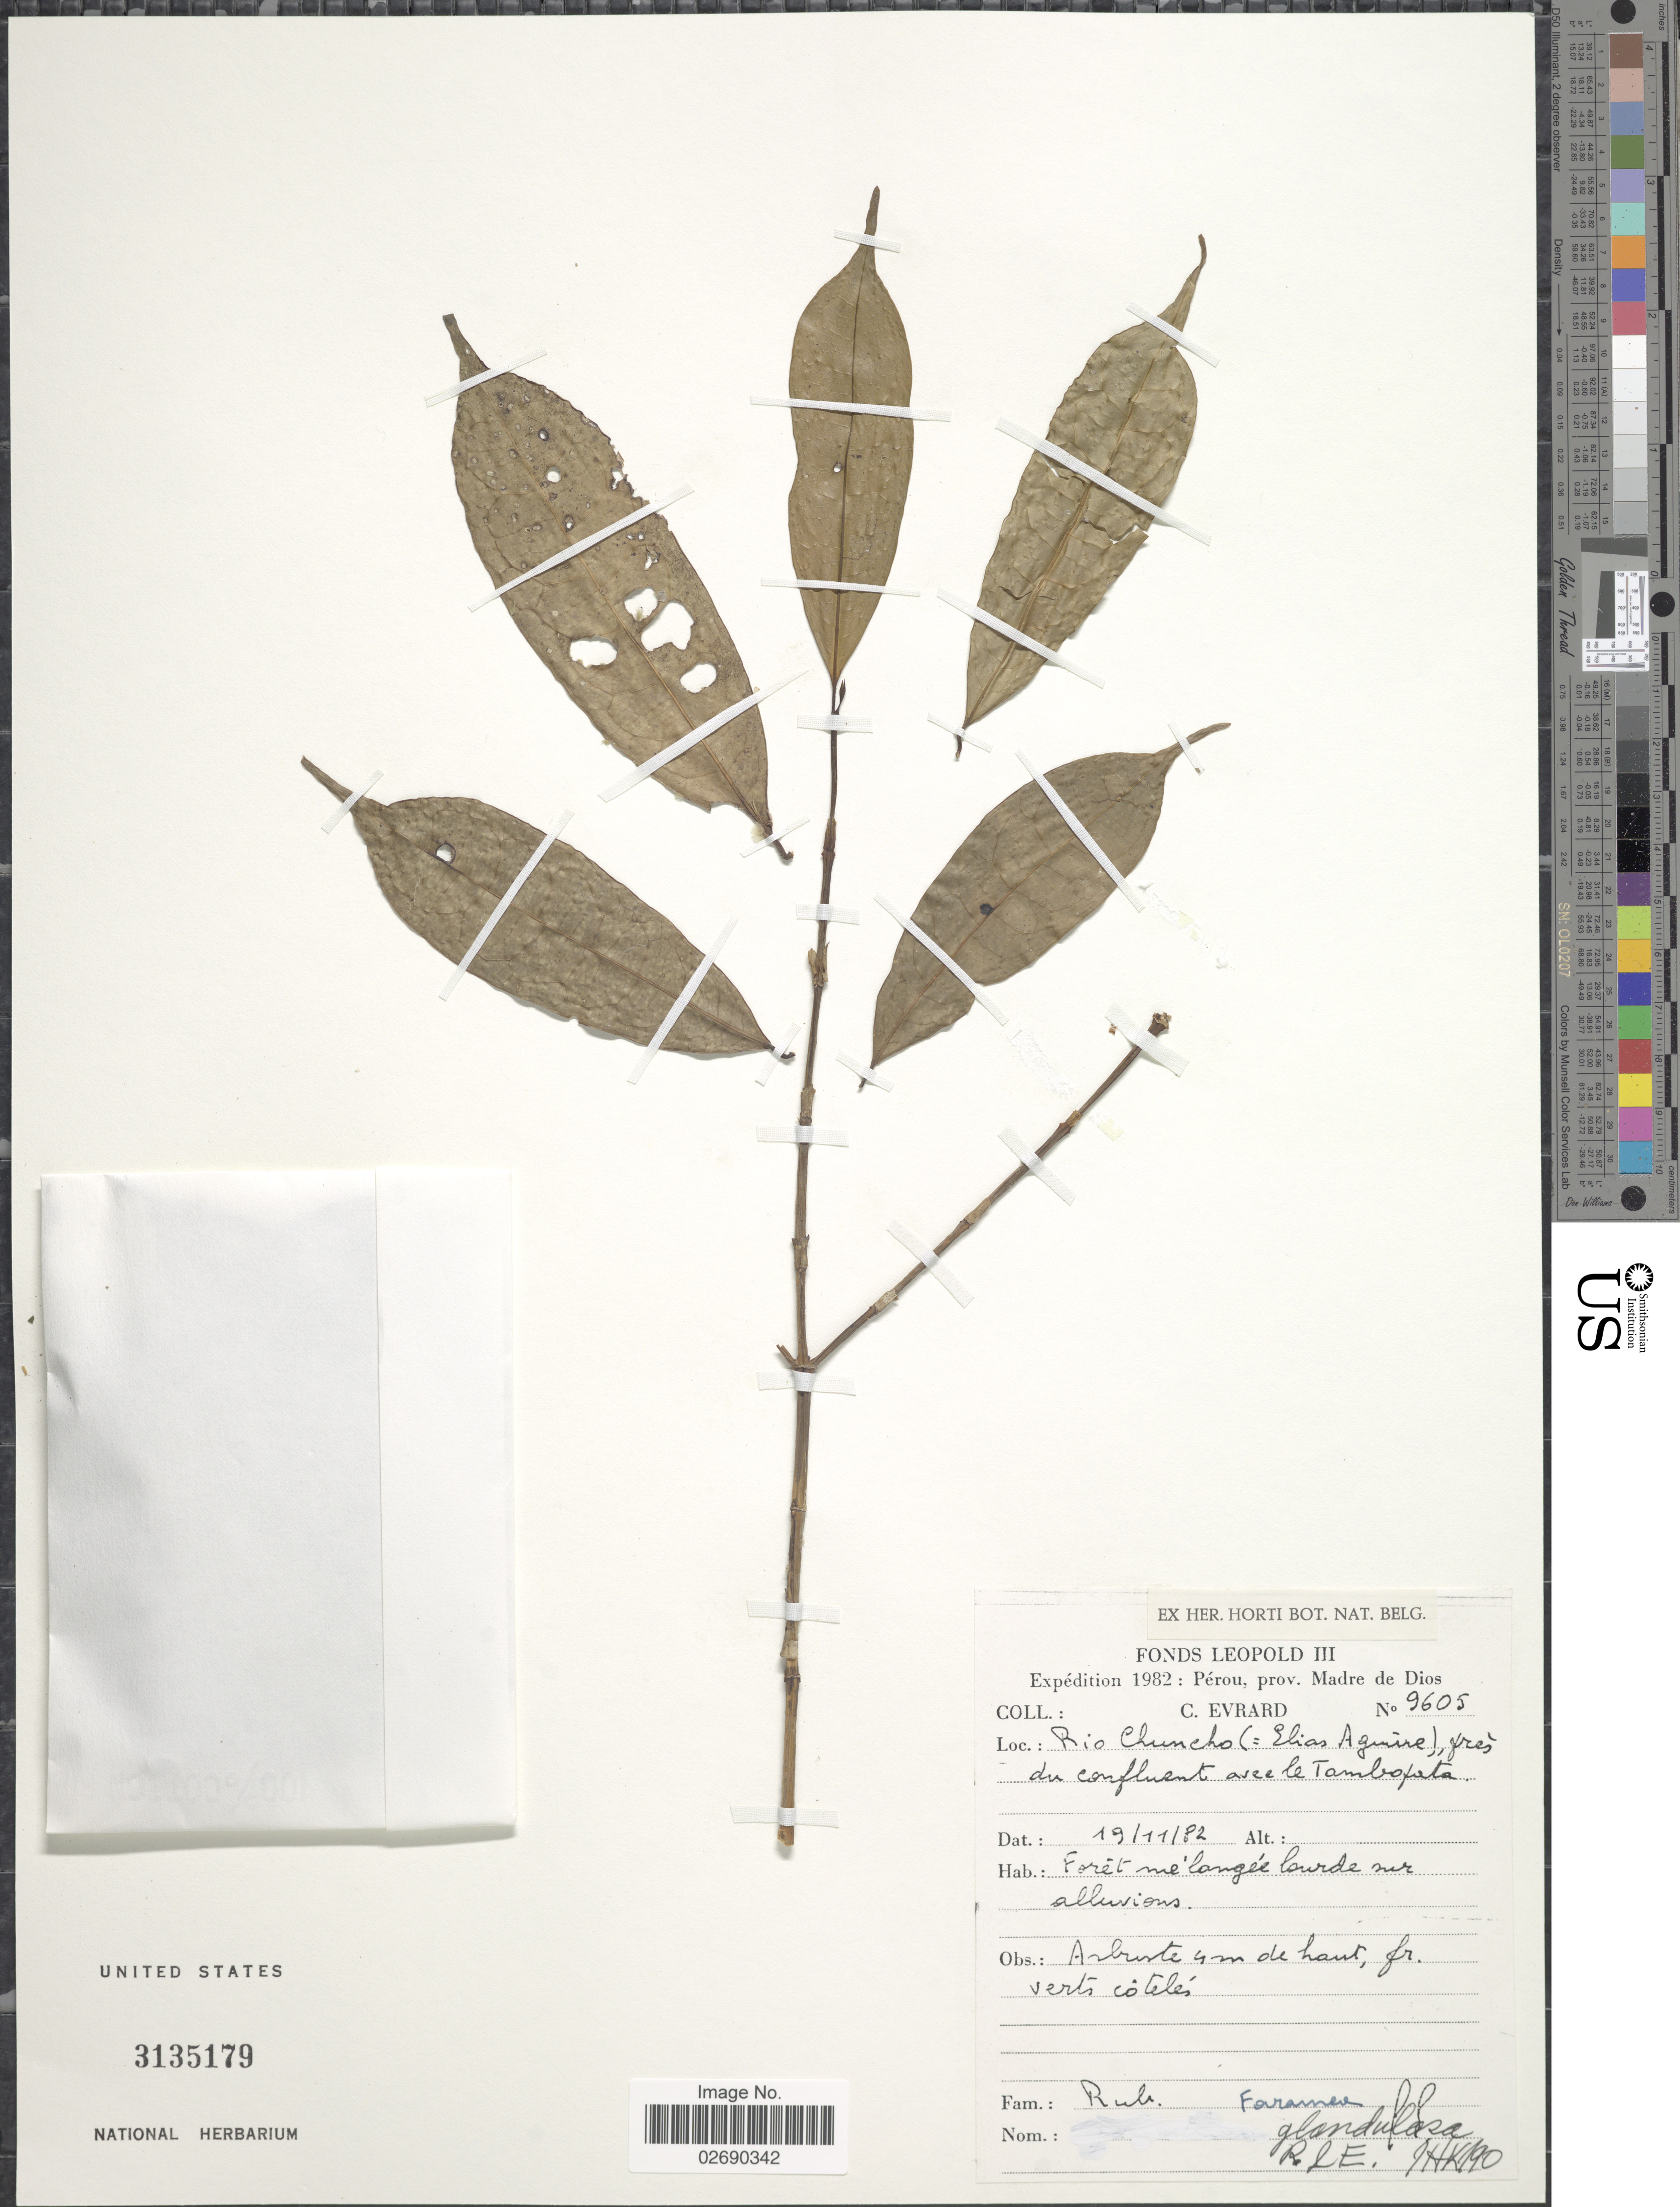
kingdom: Plantae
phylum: Tracheophyta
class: Magnoliopsida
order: Gentianales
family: Rubiaceae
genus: Faramea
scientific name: Faramea glandulosa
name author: Poepp.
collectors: C. Evrard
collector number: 9605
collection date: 1982-11-19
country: Peru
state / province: Madre de Dios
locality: Forêt mélangée lourde sur alluvions, Río Chuncho (= Elias Aguirre), près du confluent avec le Tambopata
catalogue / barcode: US 3135179